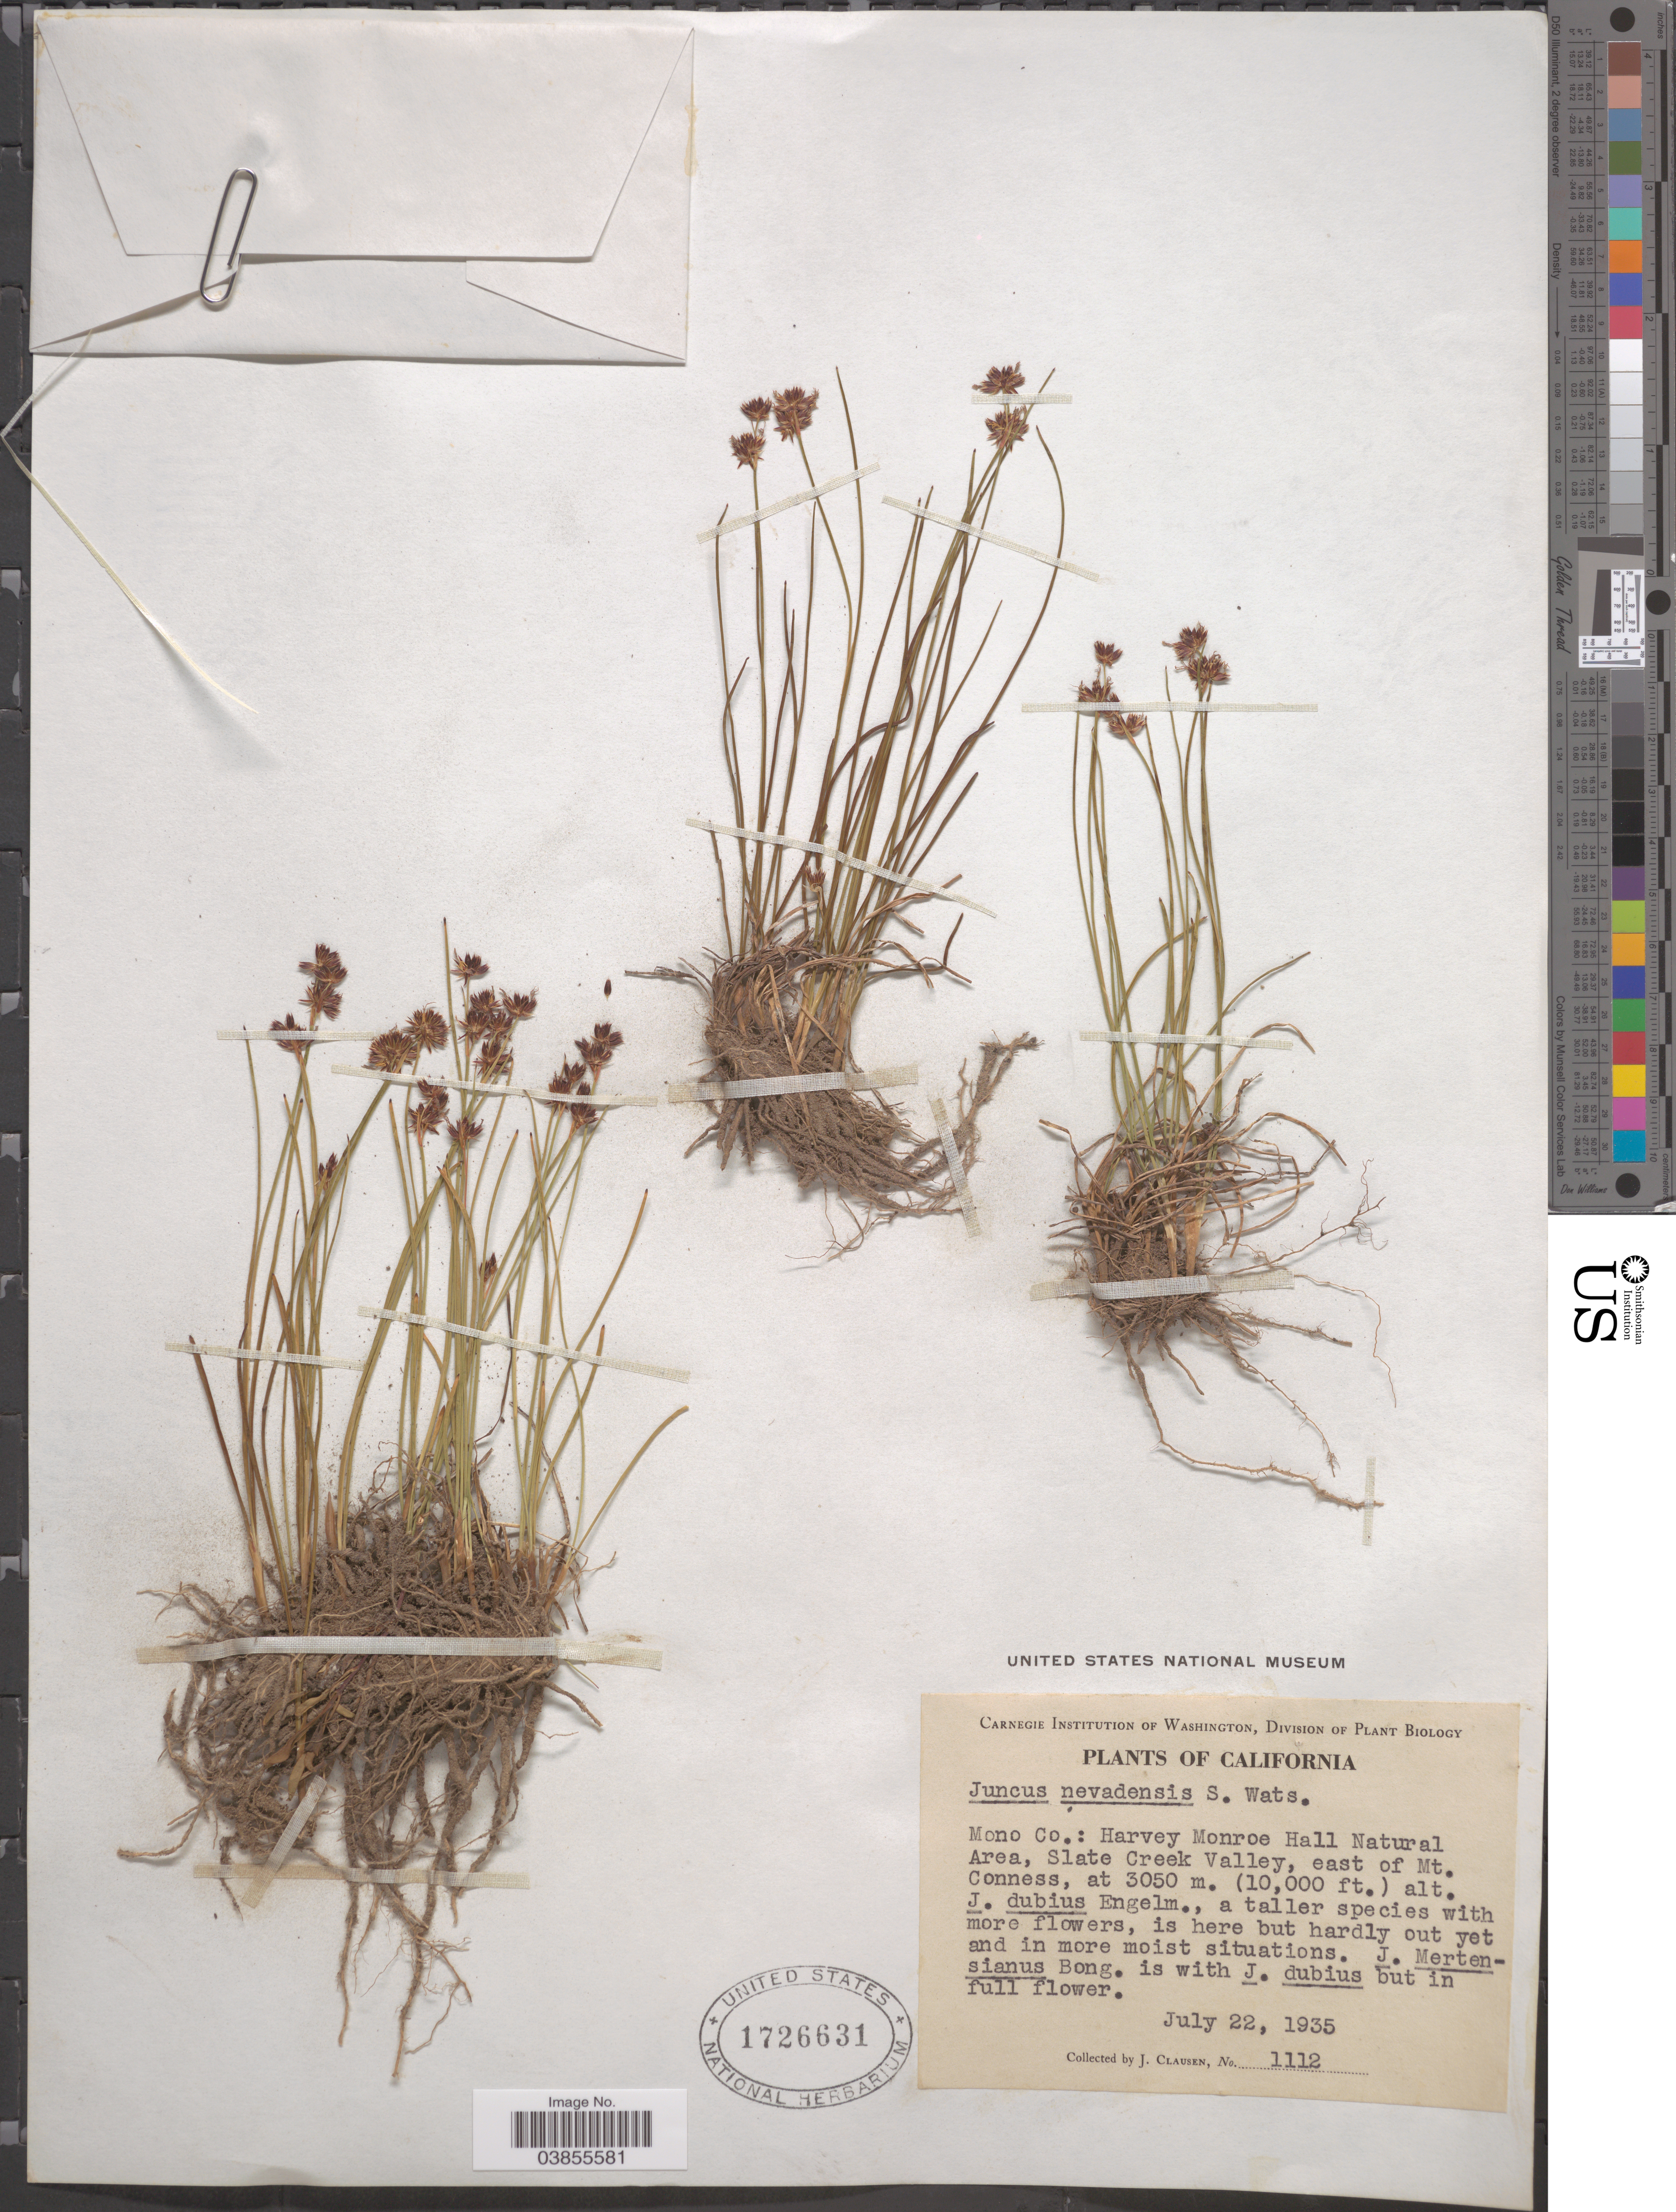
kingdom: Plantae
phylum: Tracheophyta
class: Liliopsida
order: Poales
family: Juncaceae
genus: Juncus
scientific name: Juncus nevadensis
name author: S. Watson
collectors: J. Clausen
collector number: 1112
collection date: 1935-07-22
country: United States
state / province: California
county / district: Mono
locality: Mono Co.: Harvey Monroe Hall Natural Area, Slate Creek Valley, east of Mt. Conness.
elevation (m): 3050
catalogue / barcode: US 1726631